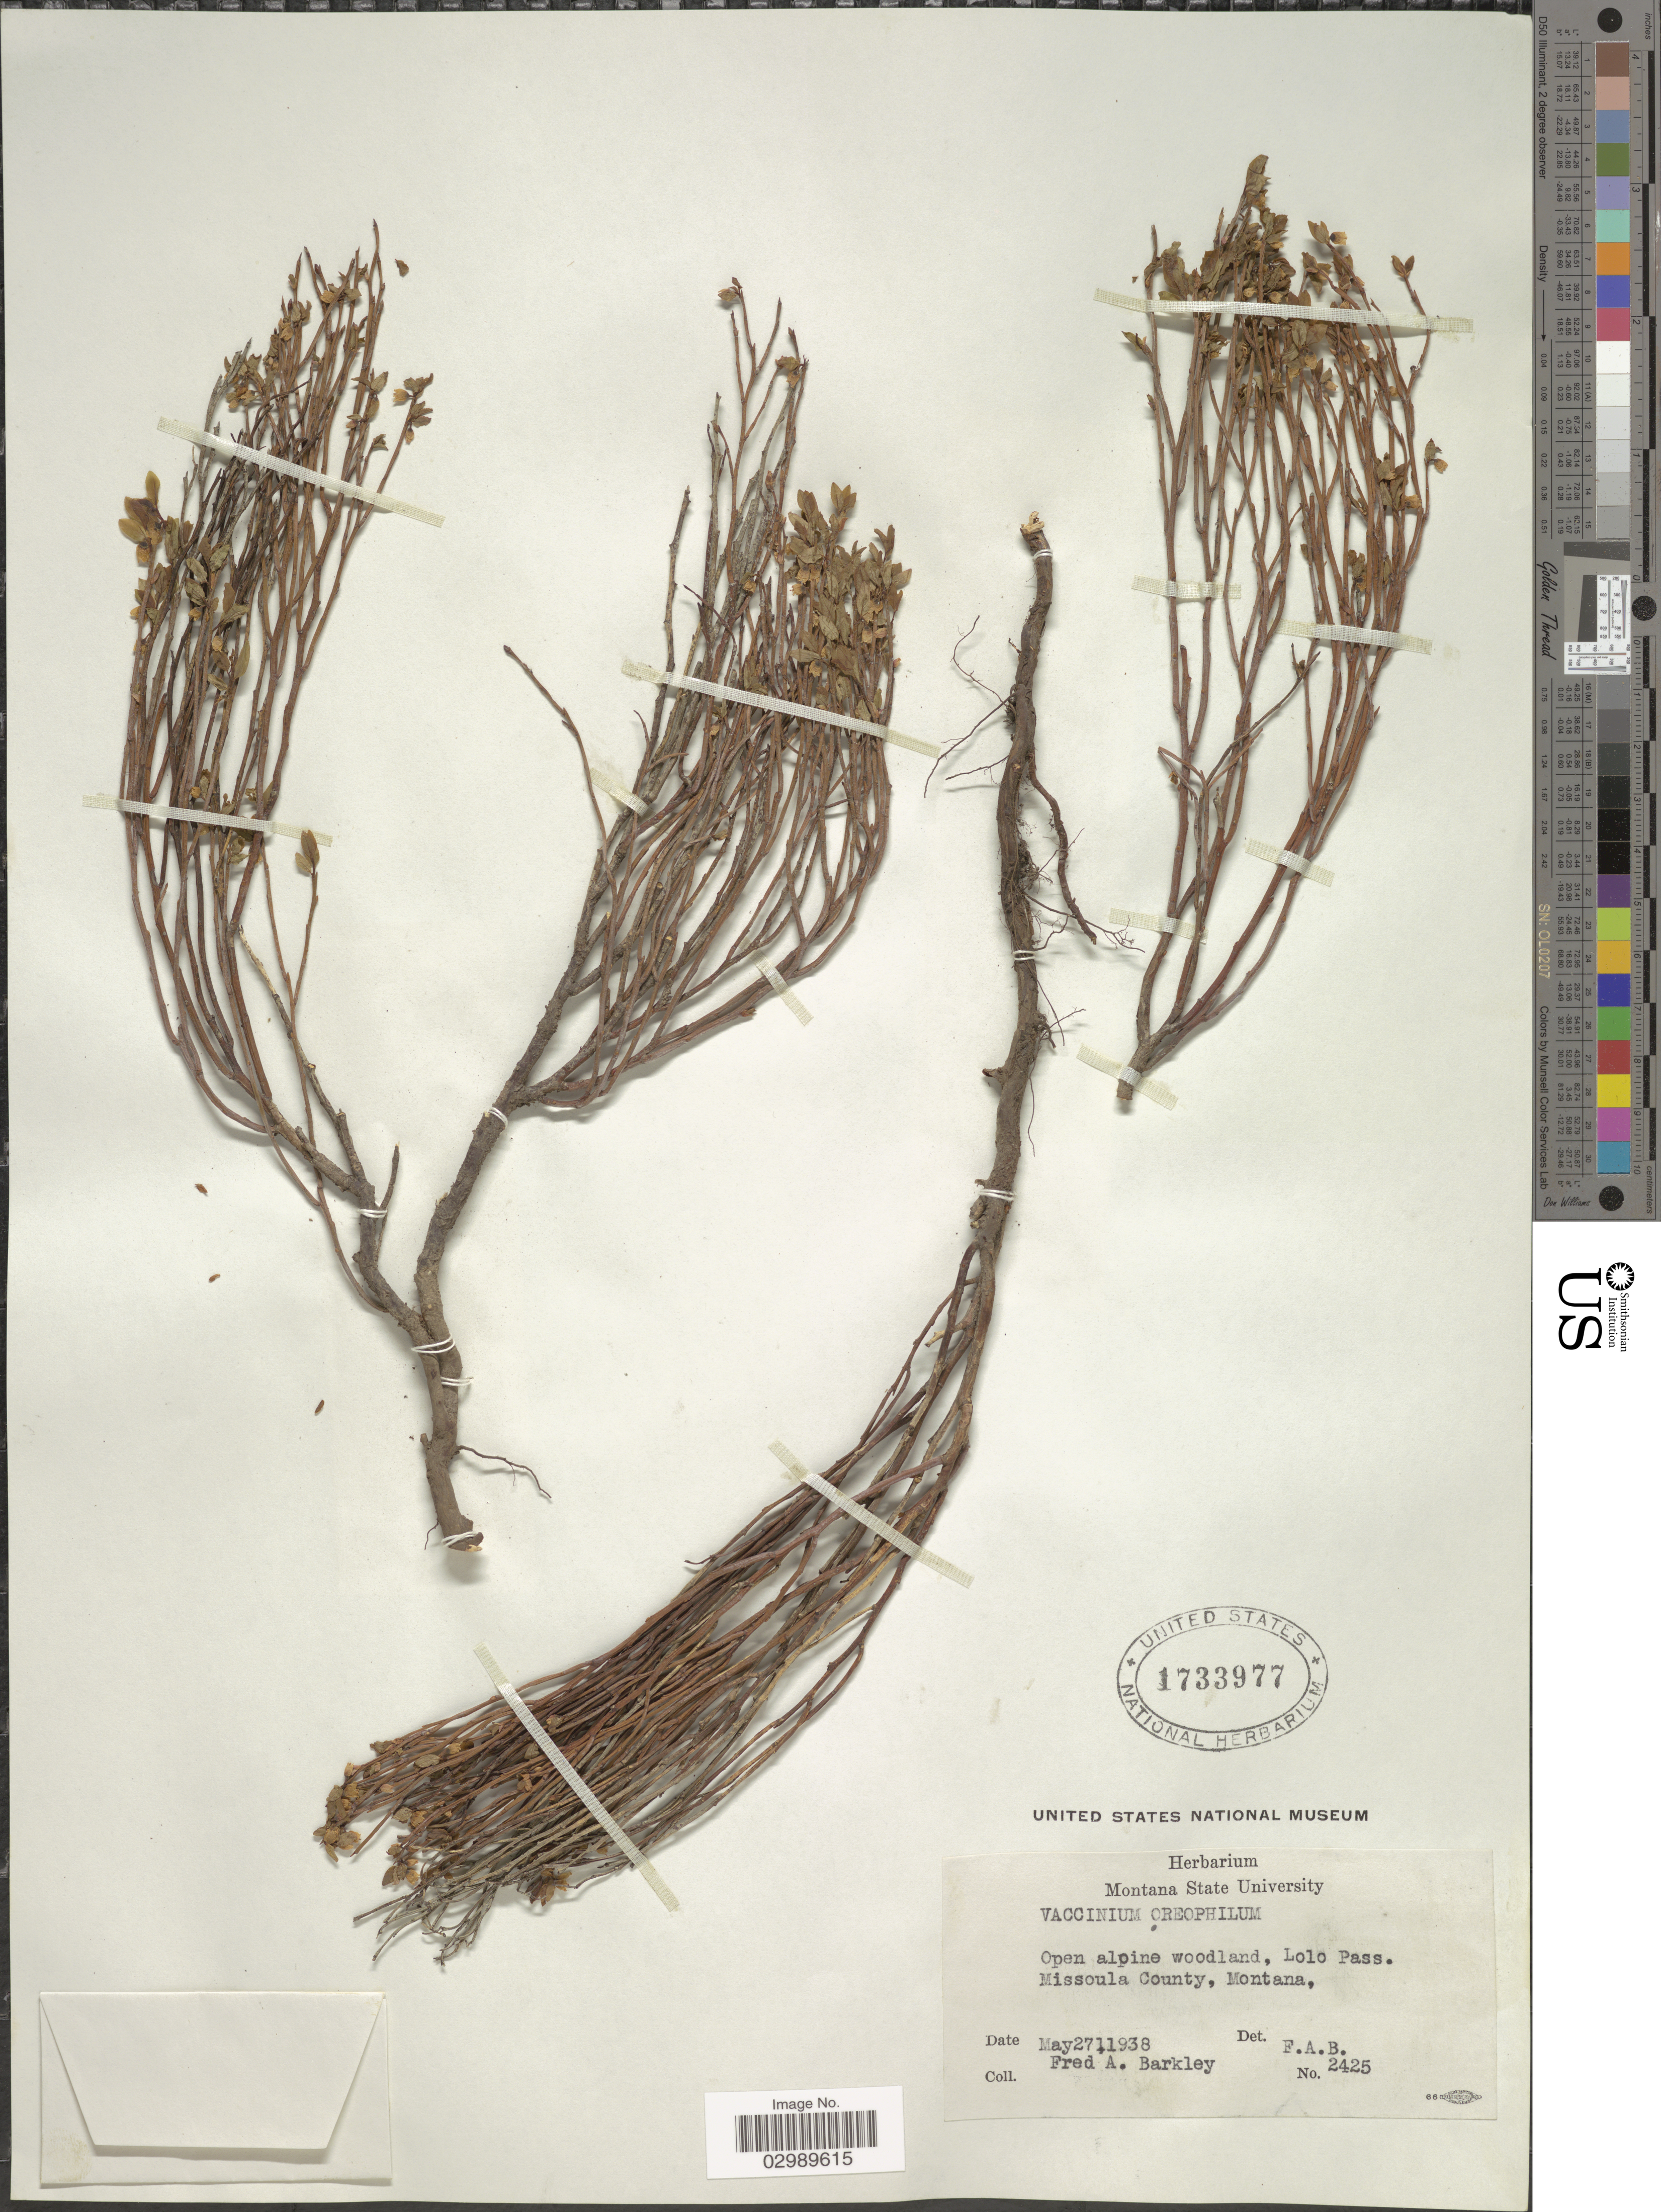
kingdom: Plantae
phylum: Tracheophyta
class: Magnoliopsida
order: Ericales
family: Ericaceae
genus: Vaccinium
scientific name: Vaccinium scoparium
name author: Leiberg ex Coville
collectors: F. A. Barkley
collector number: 2425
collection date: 1938-05-27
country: United States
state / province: Montana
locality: Lolo Pass. Missoula County.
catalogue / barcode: US 1733977